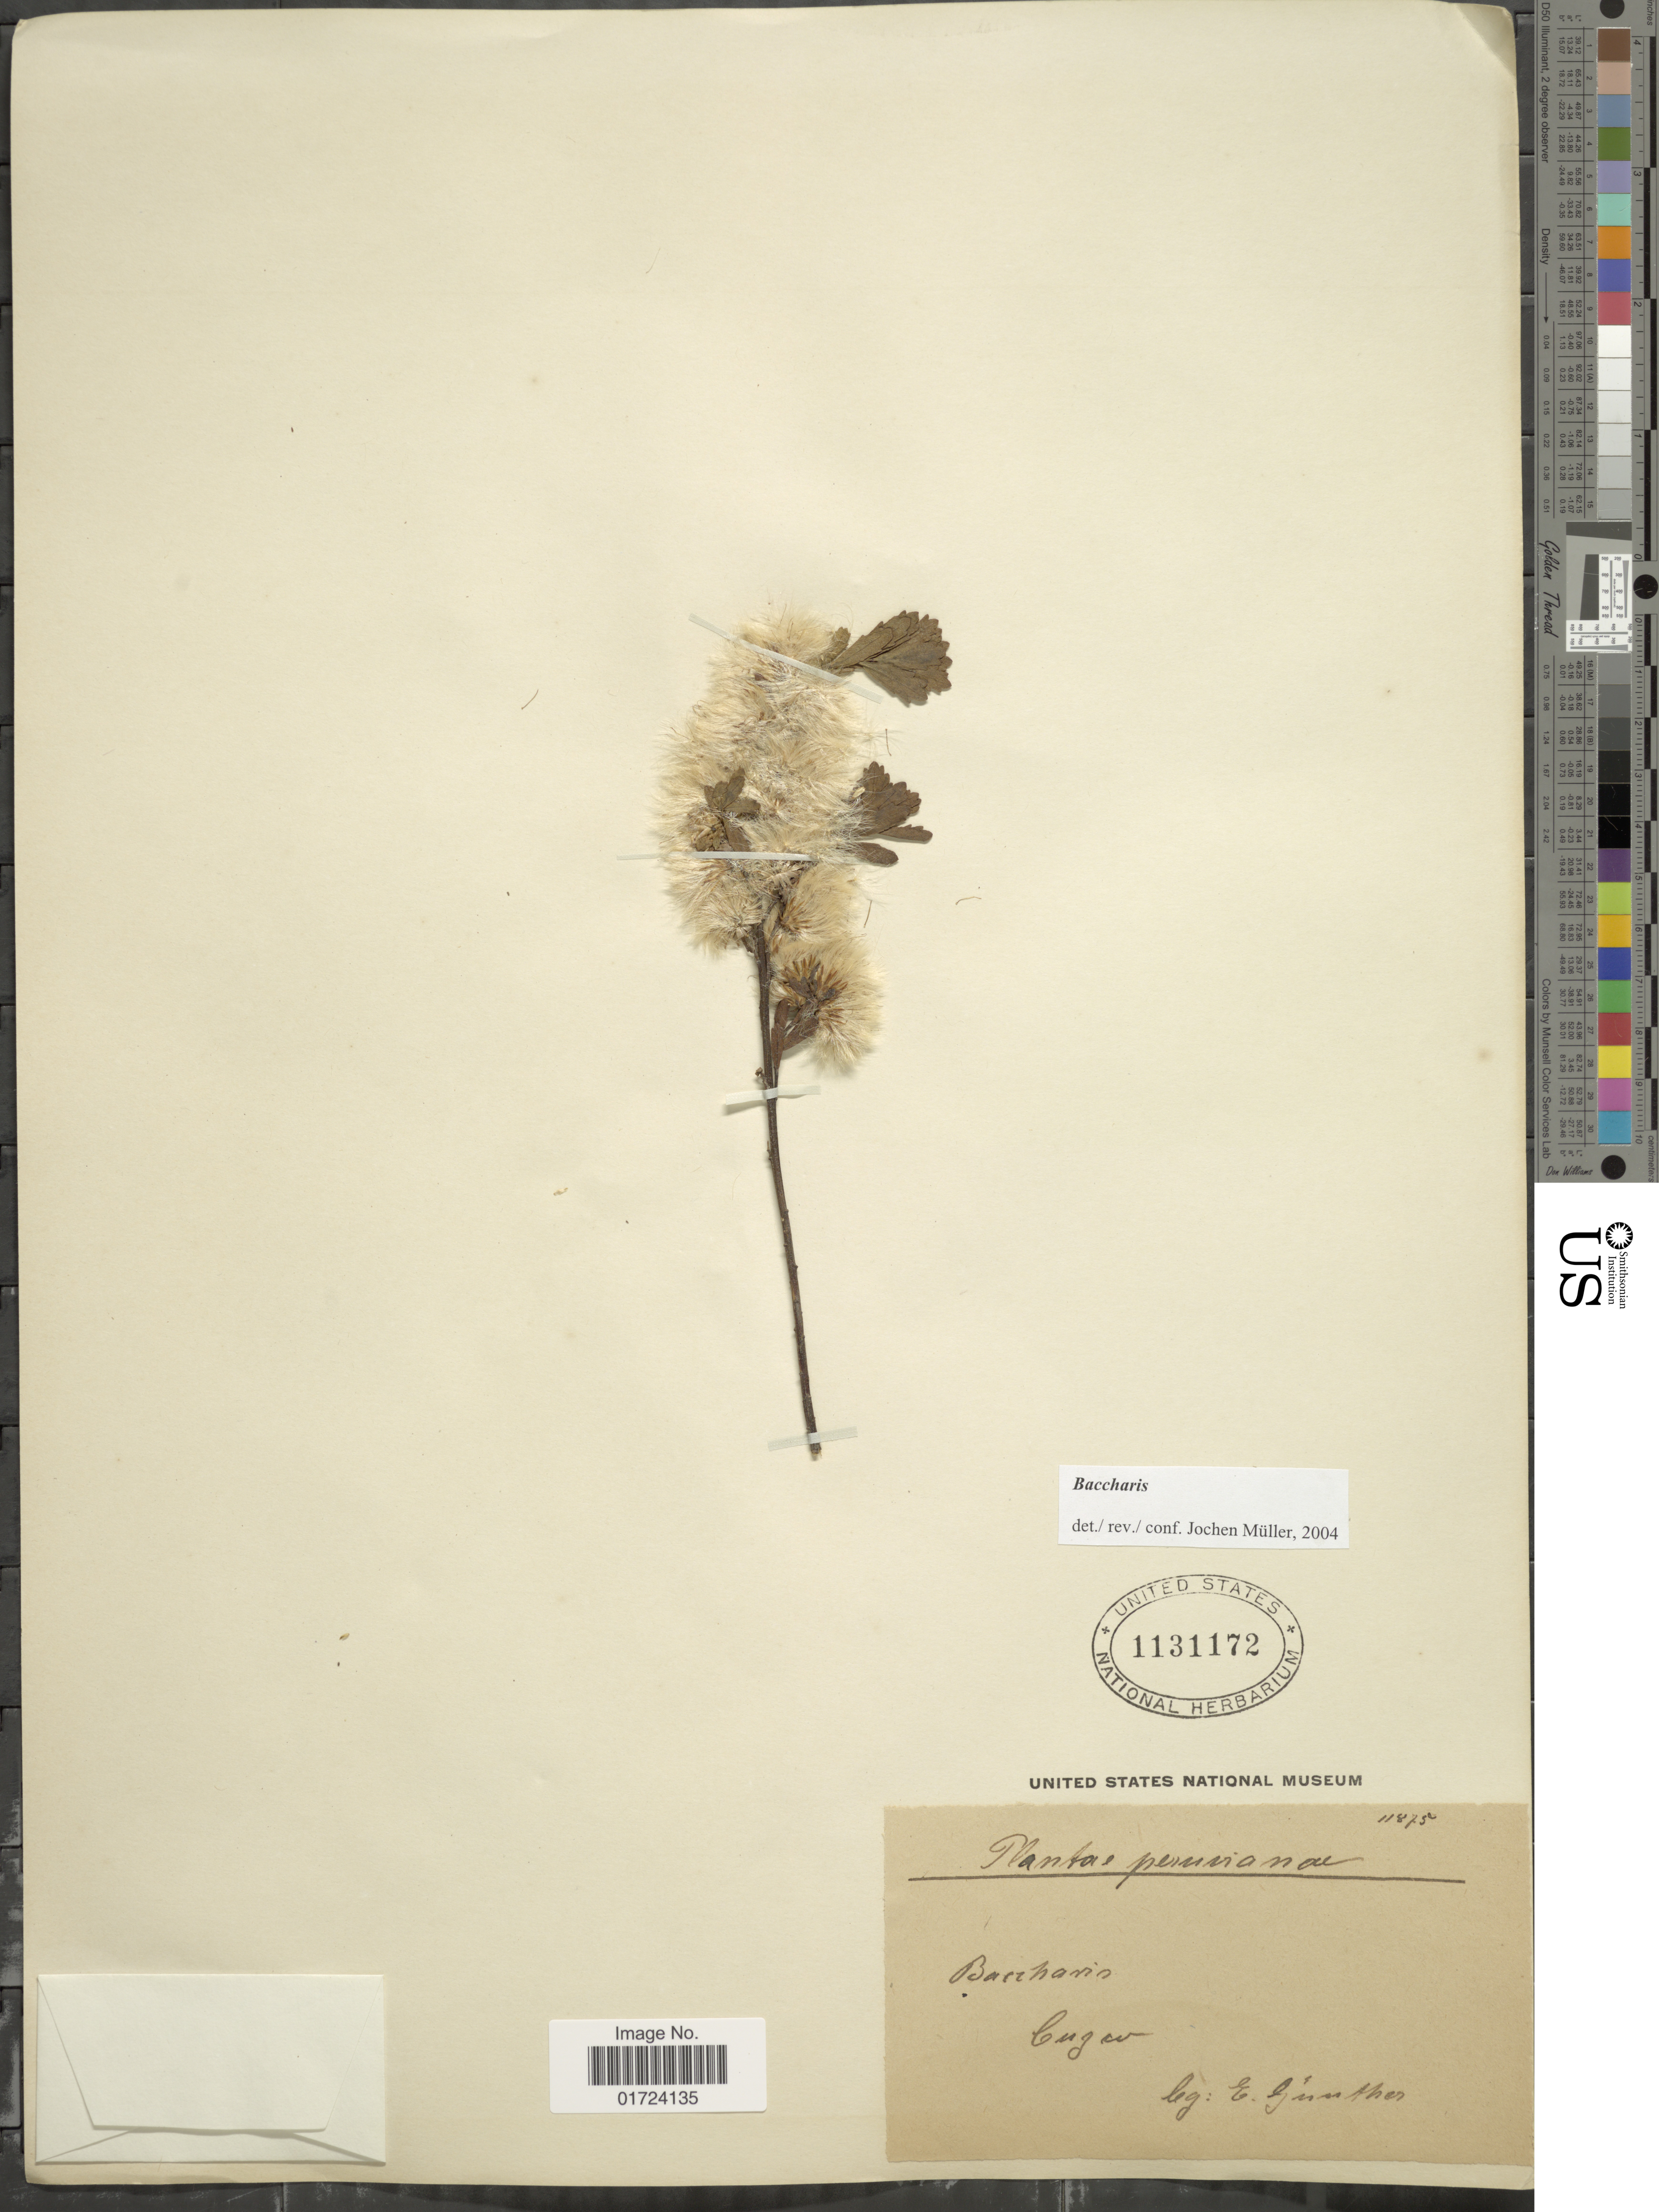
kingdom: Plantae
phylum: Tracheophyta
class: Magnoliopsida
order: Asterales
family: Asteraceae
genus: Baccharis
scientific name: Baccharis sp.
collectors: E. Gunther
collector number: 11875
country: Peru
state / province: Cusco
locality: Cuzco .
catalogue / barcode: US 1131172